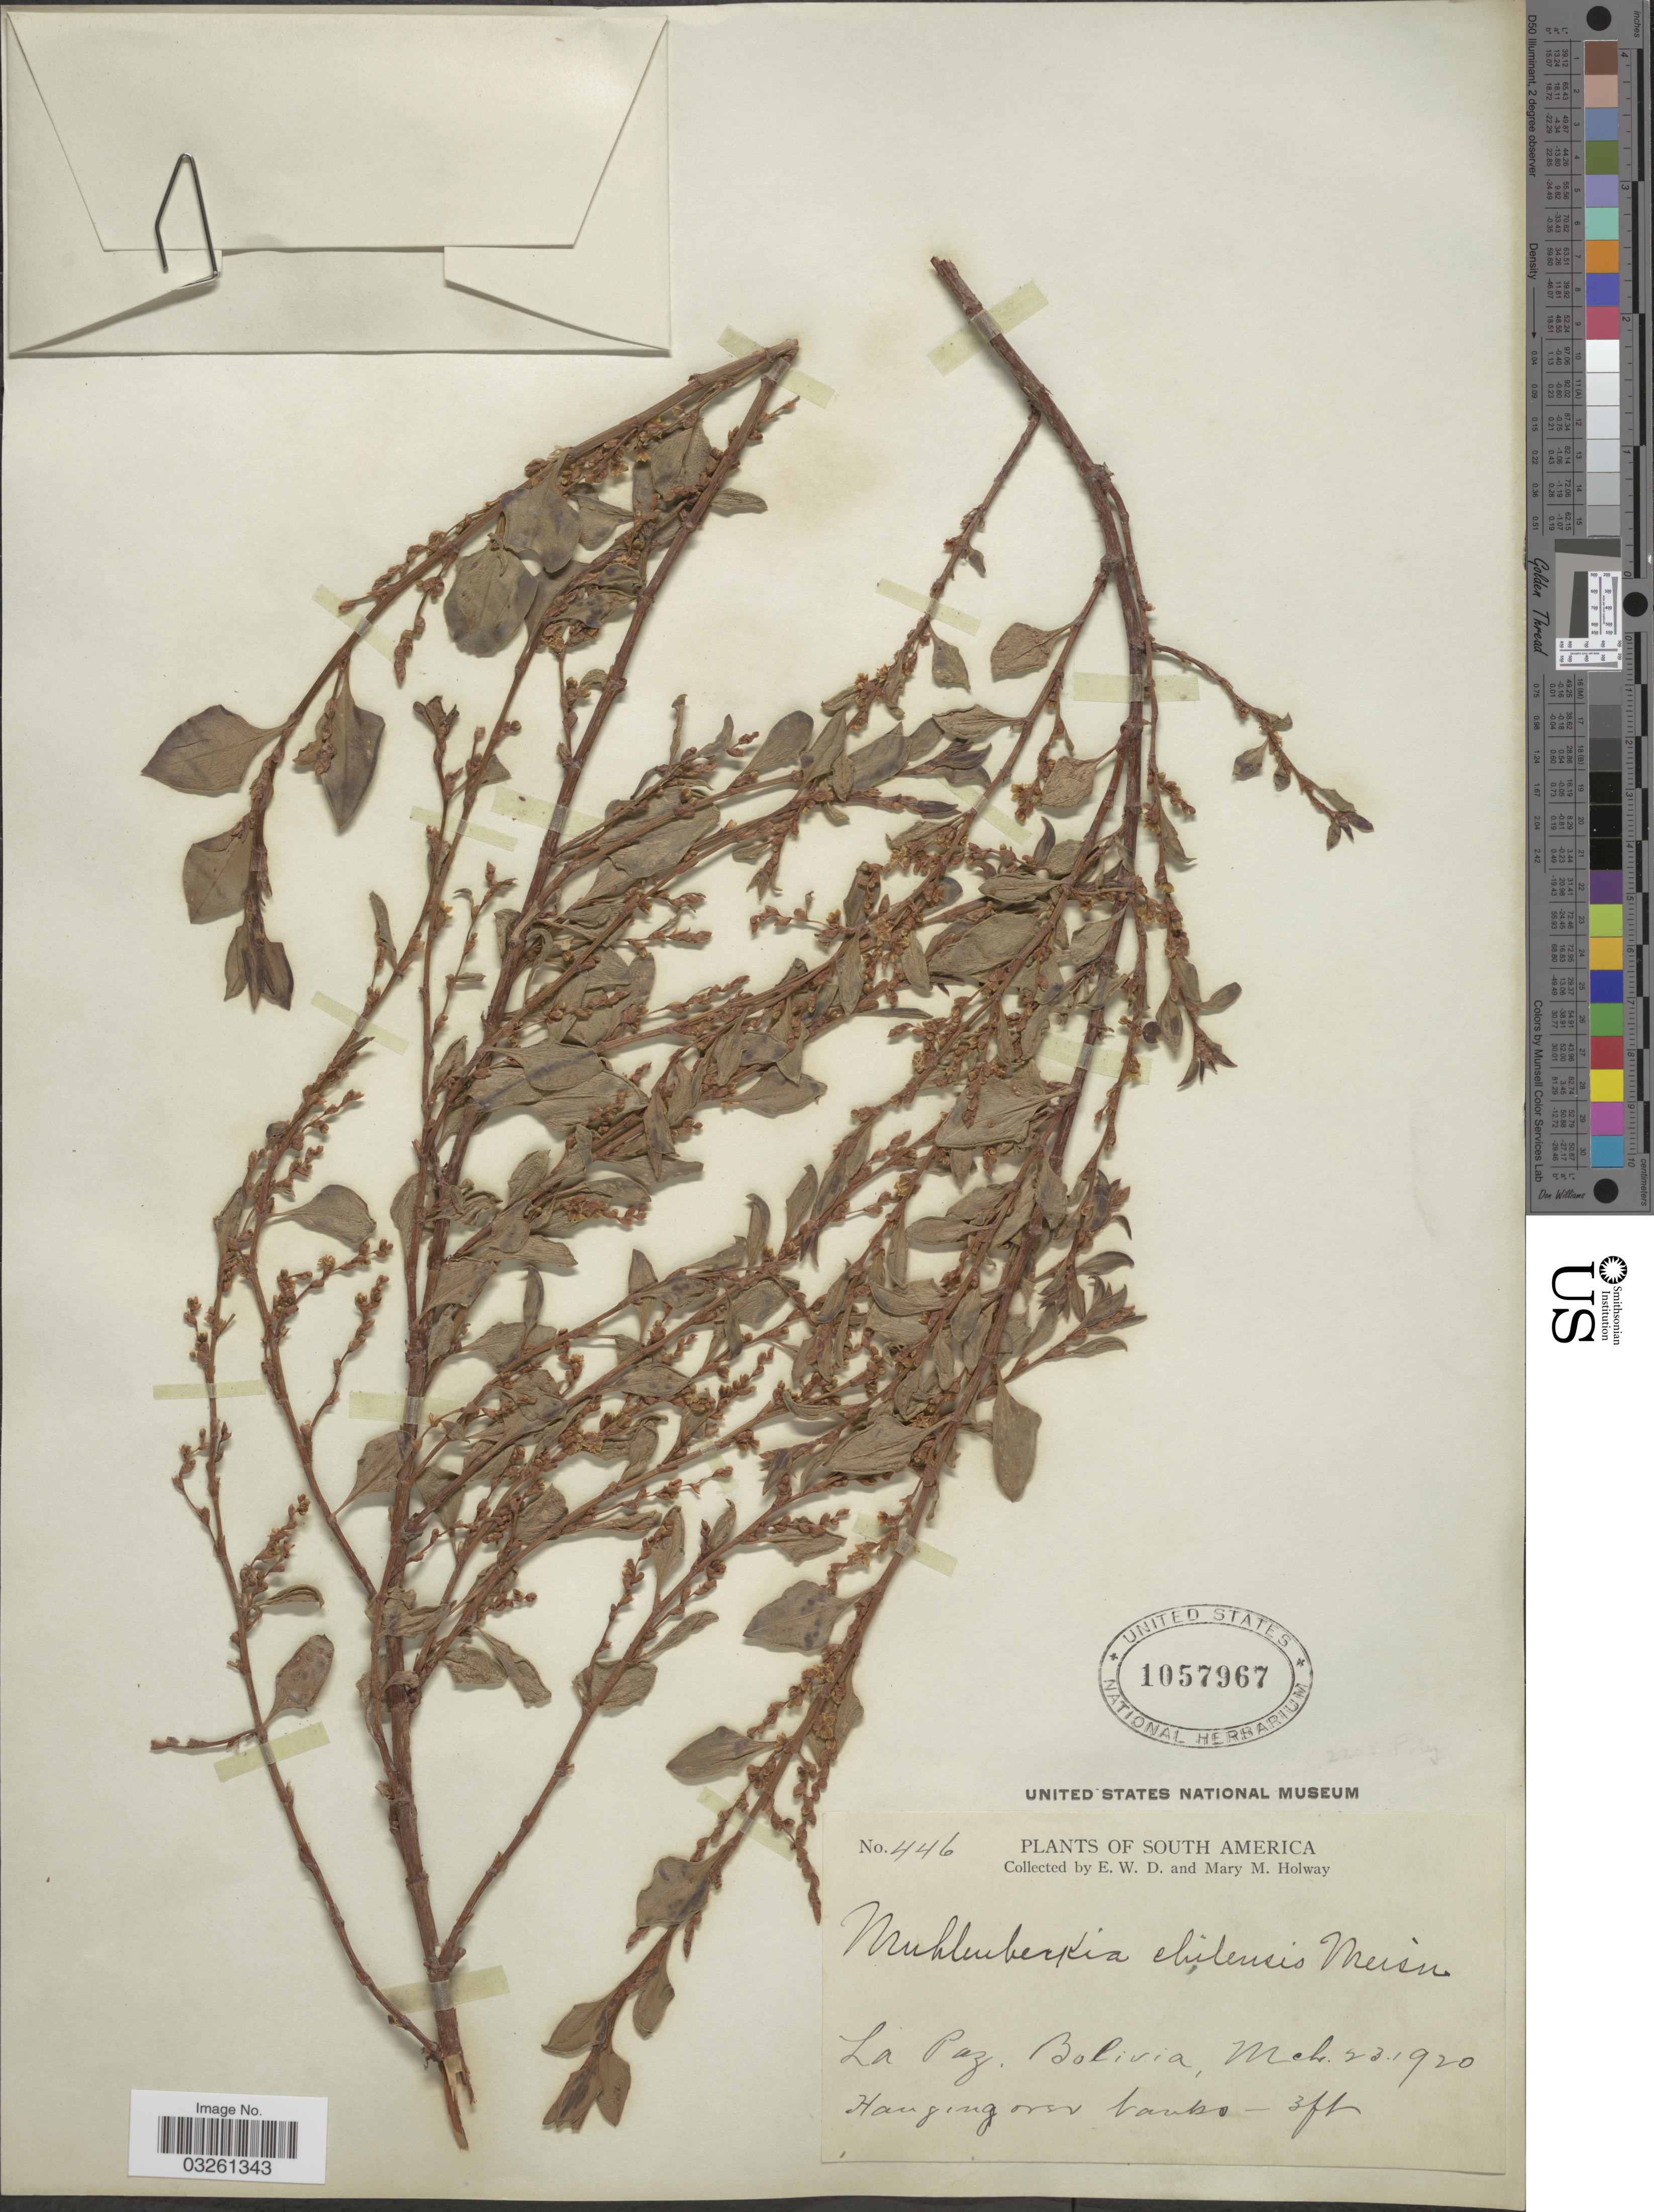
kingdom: Plantae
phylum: Tracheophyta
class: Magnoliopsida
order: Caryophyllales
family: Polygonaceae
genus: Muehlenbeckia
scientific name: Muehlenbeckia fruticulosa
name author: (Walp.) Standl.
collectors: E. W. D. Holway & M. M. Holway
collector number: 446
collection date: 1920-03-23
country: Bolivia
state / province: La Paz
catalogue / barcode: US 1057967